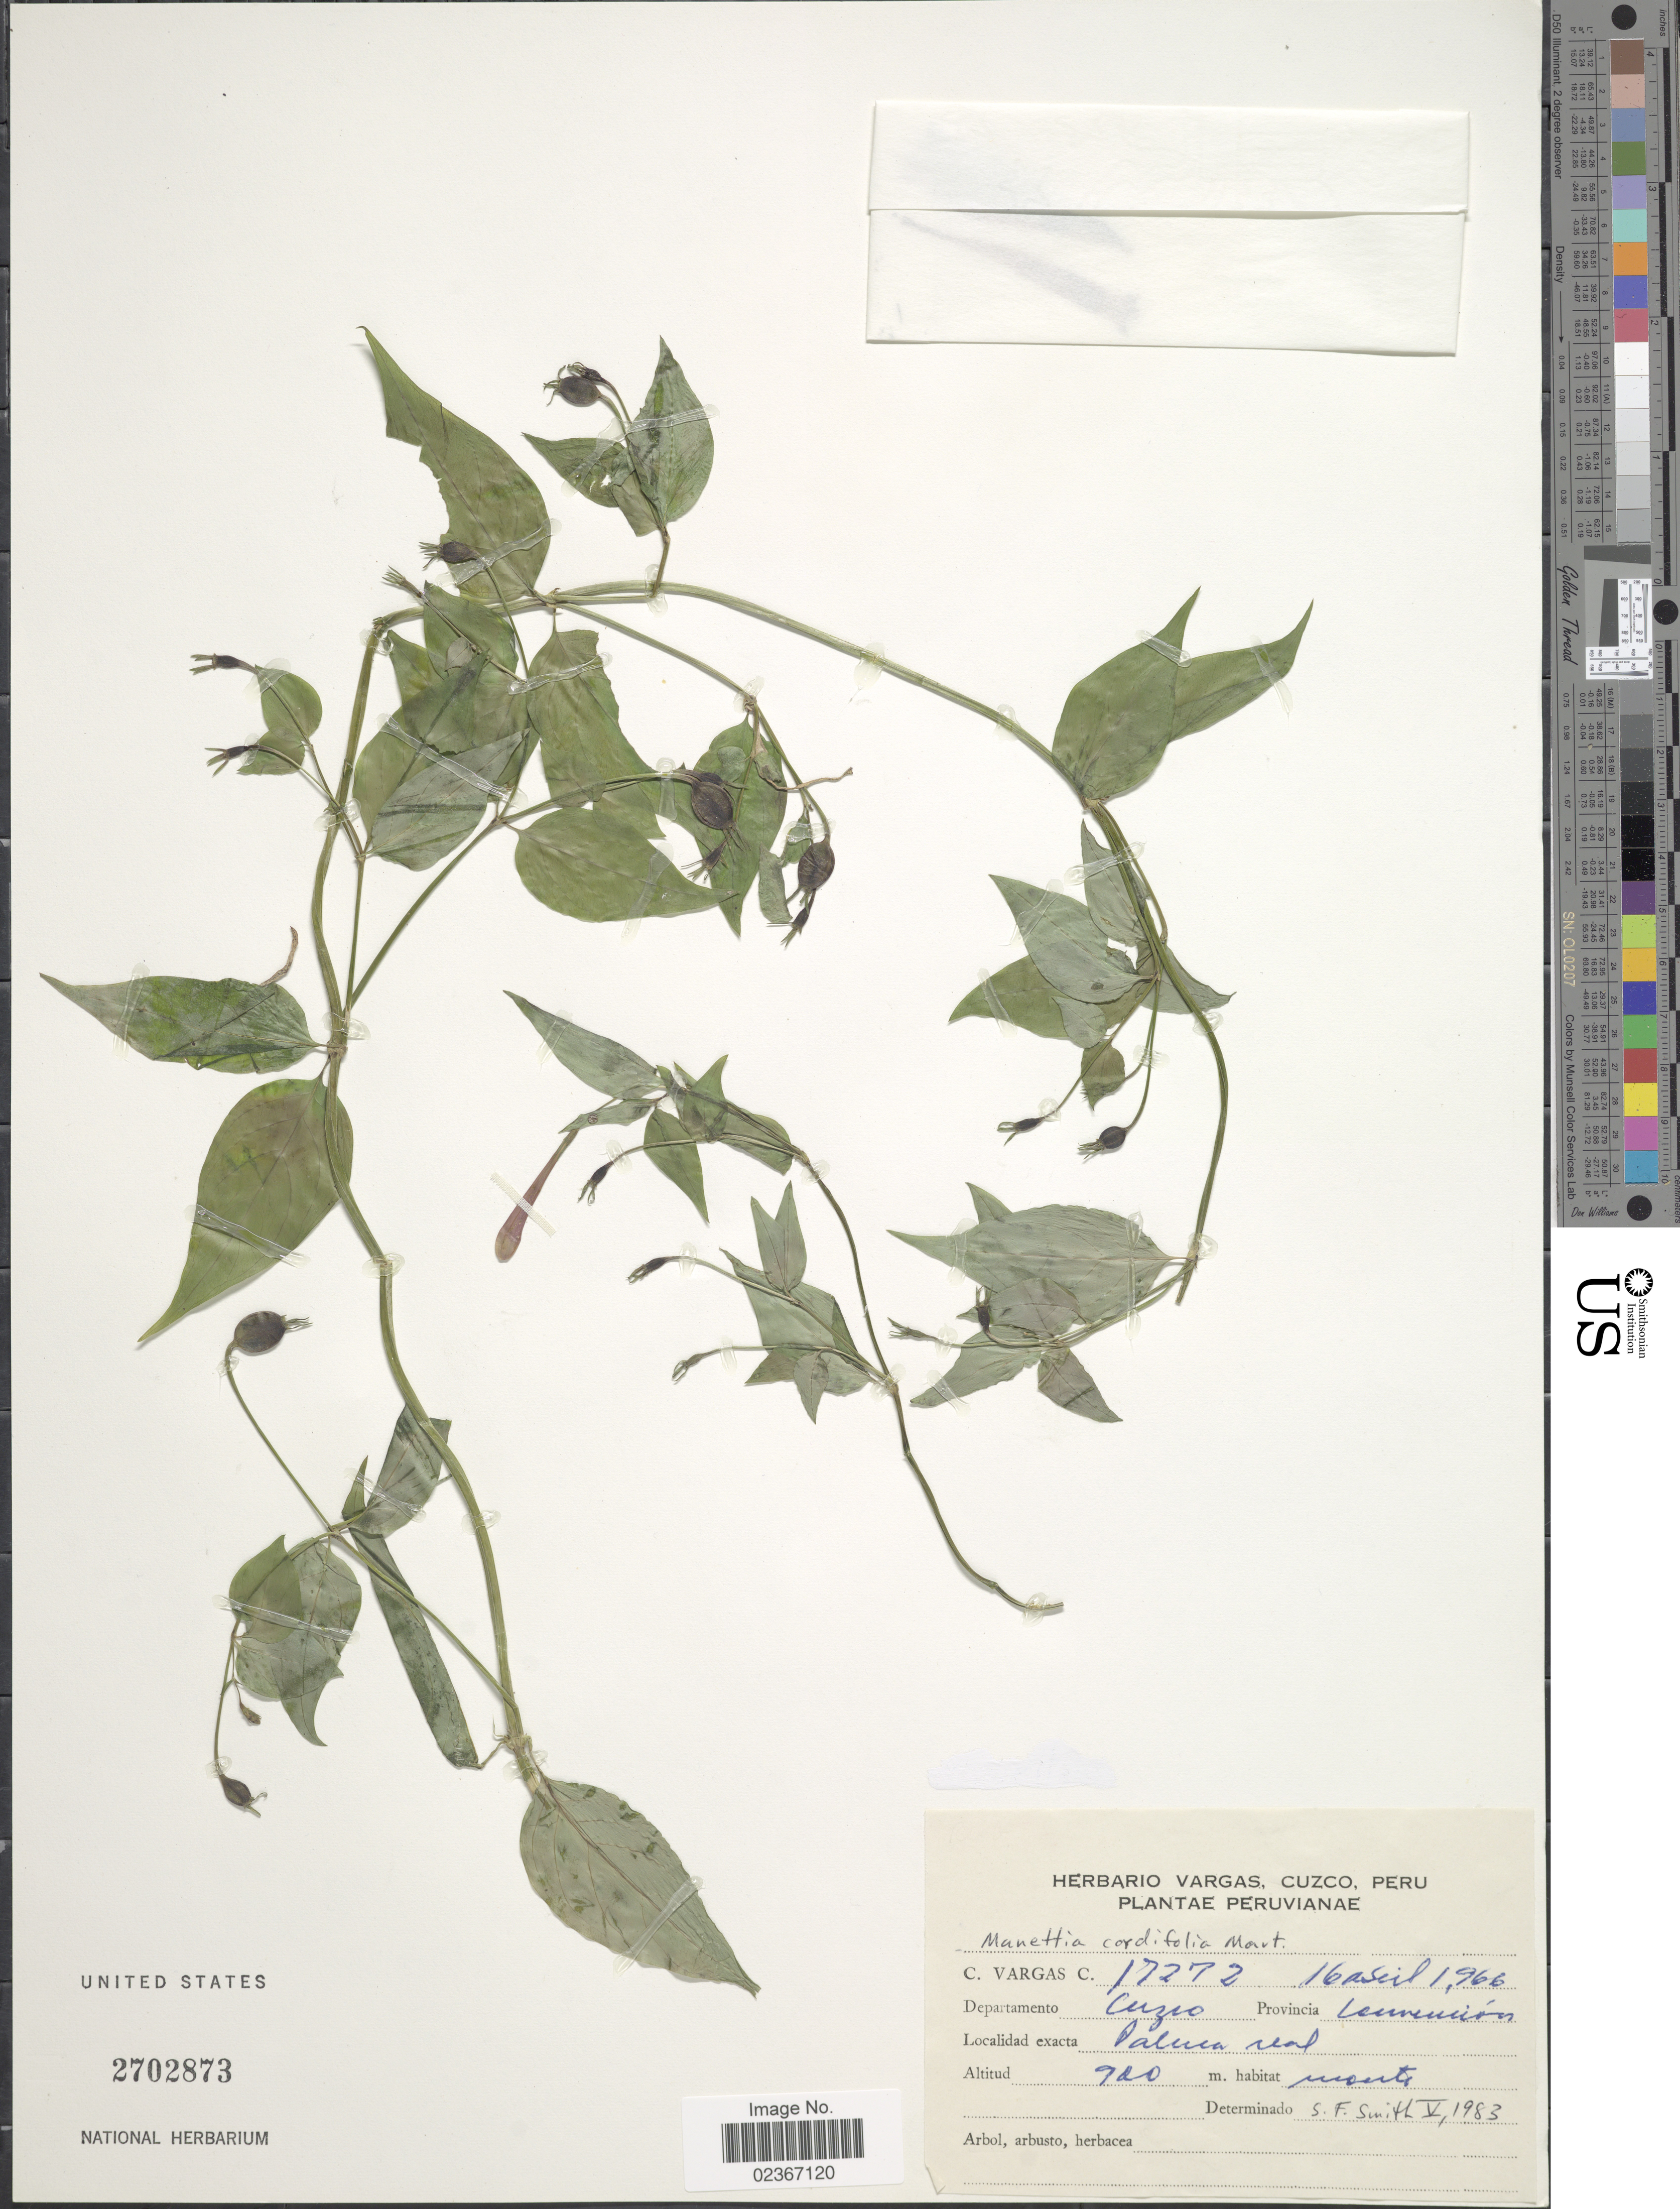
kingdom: Plantae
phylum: Tracheophyta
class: Magnoliopsida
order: Gentianales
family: Rubiaceae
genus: Manettia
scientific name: Manettia cordifolia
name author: Mart.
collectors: C. Vargas Calderón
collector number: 17272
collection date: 1966-04-16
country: Peru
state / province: Cusco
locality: Departamento Cuzco, Provincia Convencion, Palma real.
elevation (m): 900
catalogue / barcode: US 2702873